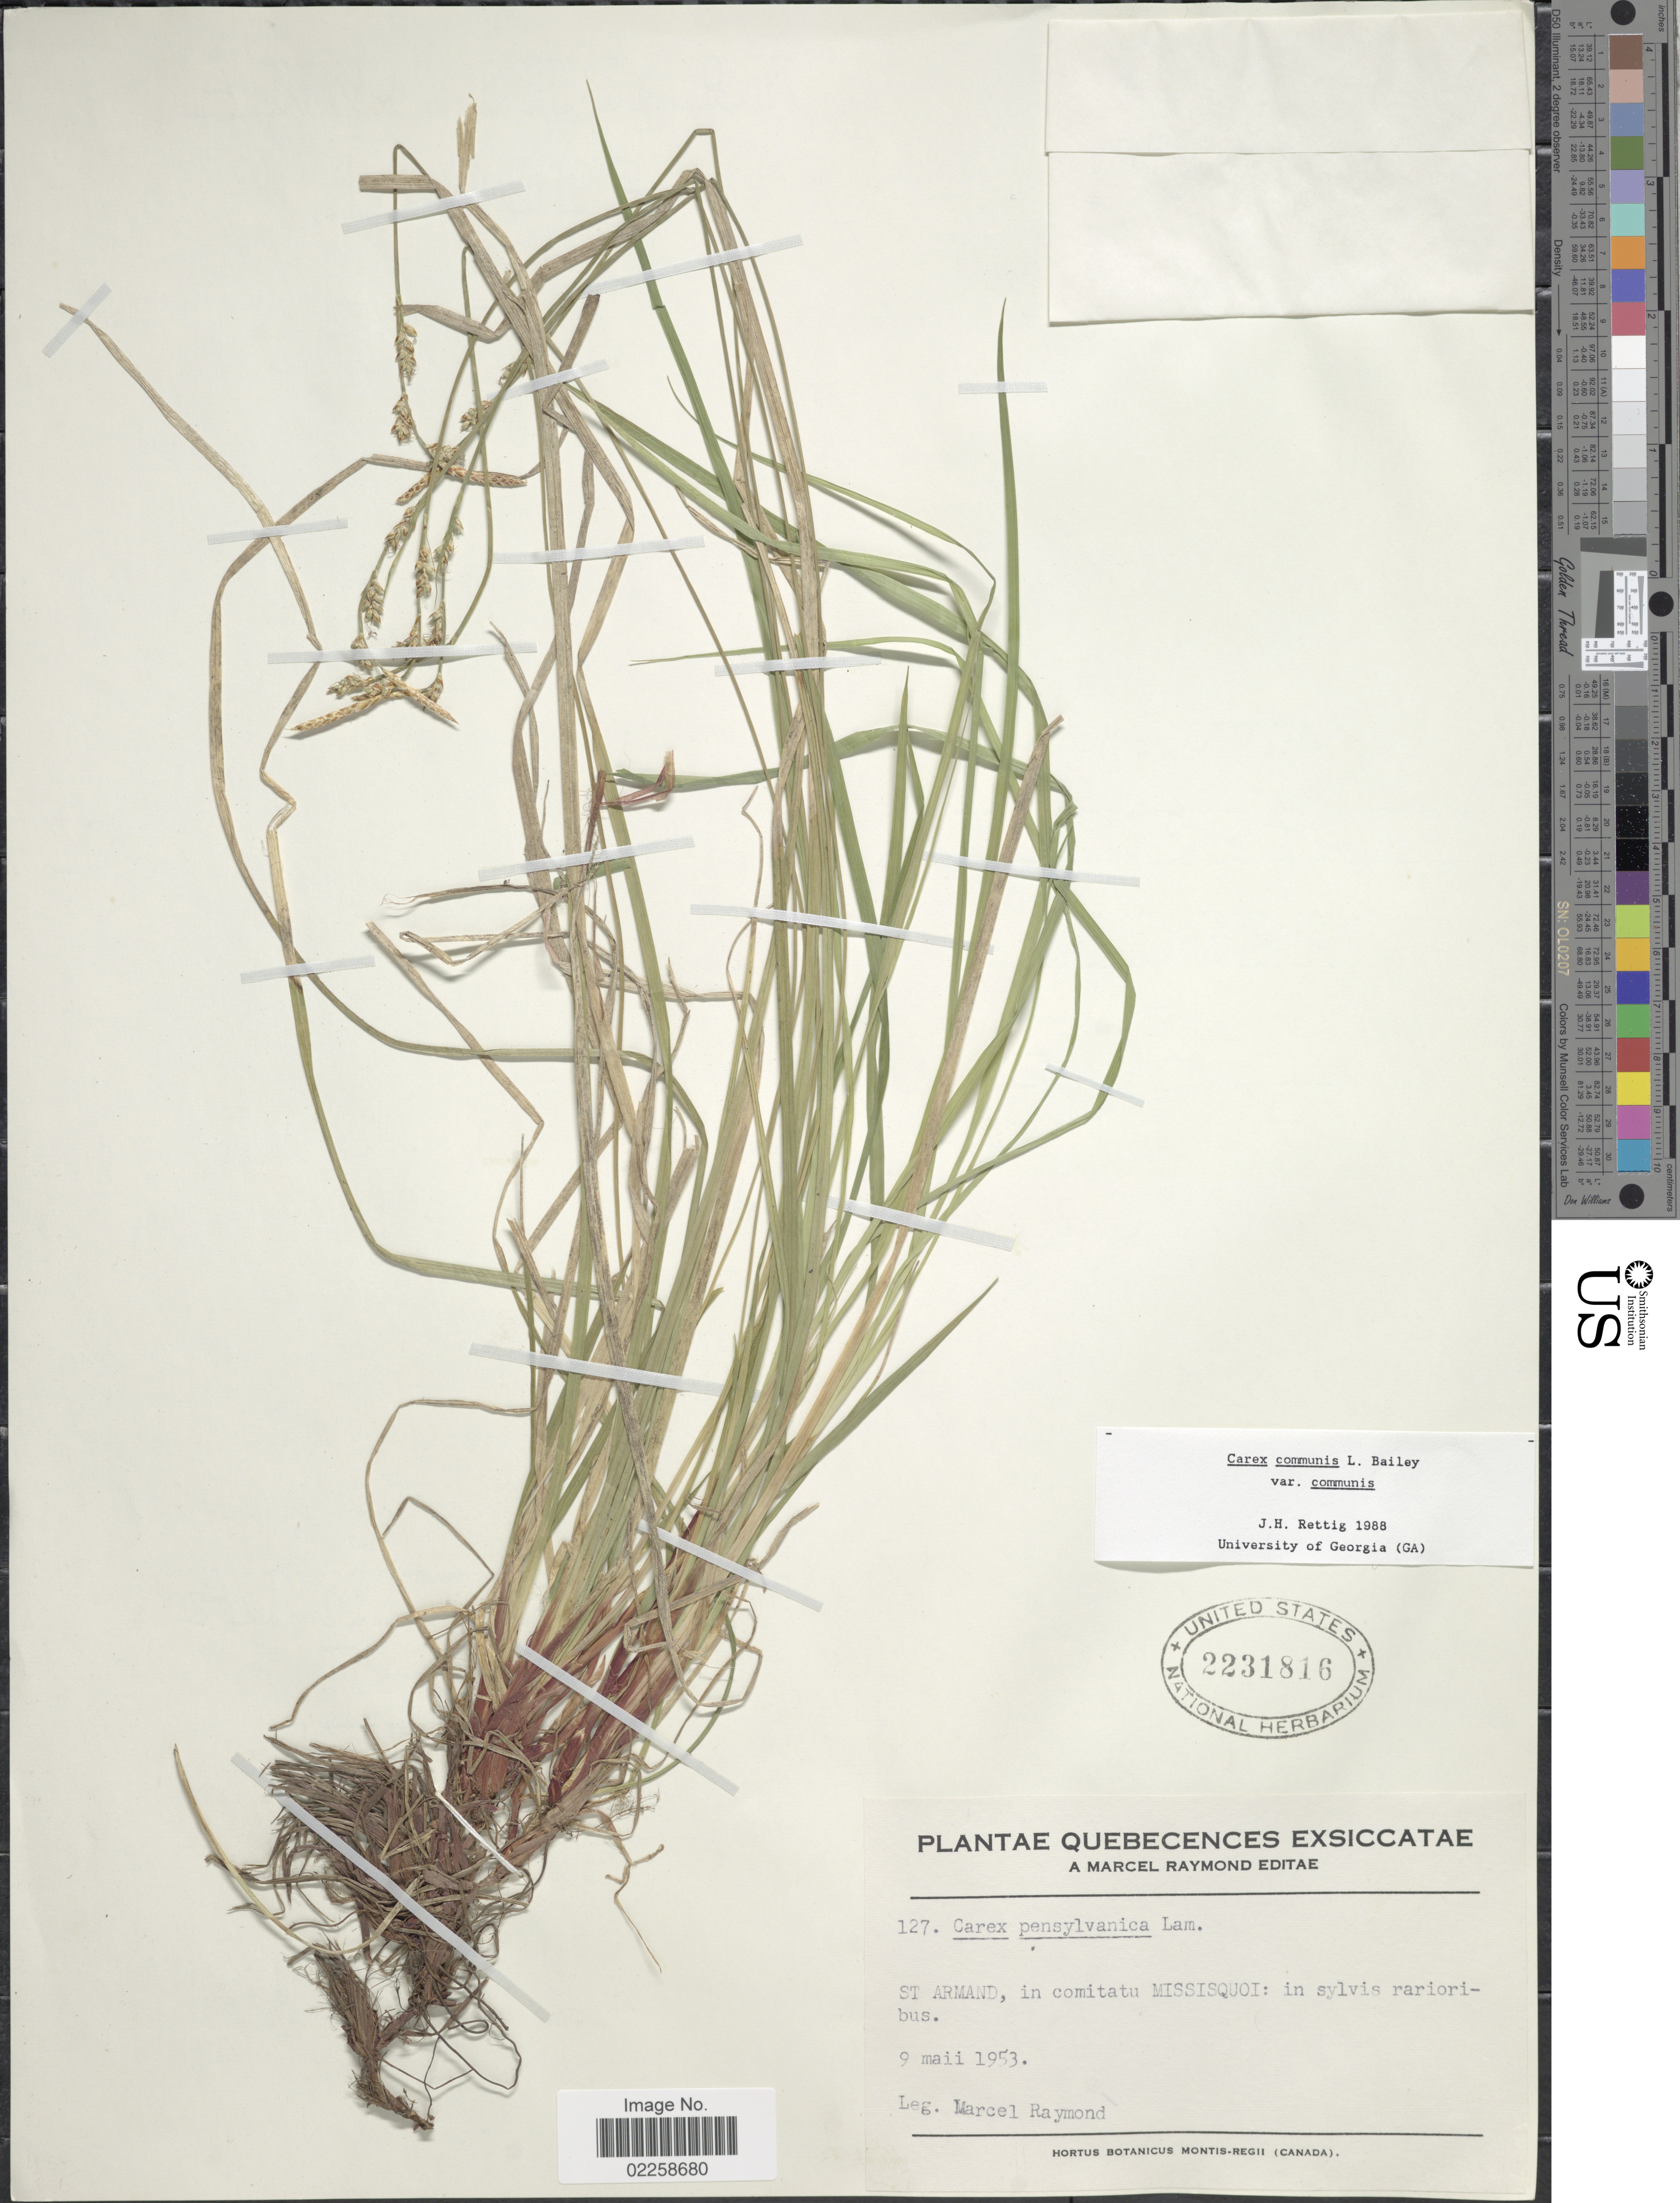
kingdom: Plantae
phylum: Tracheophyta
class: Liliopsida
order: Poales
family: Cyperaceae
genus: Carex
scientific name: Carex communis var. communis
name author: L.H. Bailey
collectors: M. Raymond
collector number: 127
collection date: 1953-05-09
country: Canada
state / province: Quebec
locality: St Armand, in comitatu Missisquoi: in sylvis rarioribus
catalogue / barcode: US 2231816